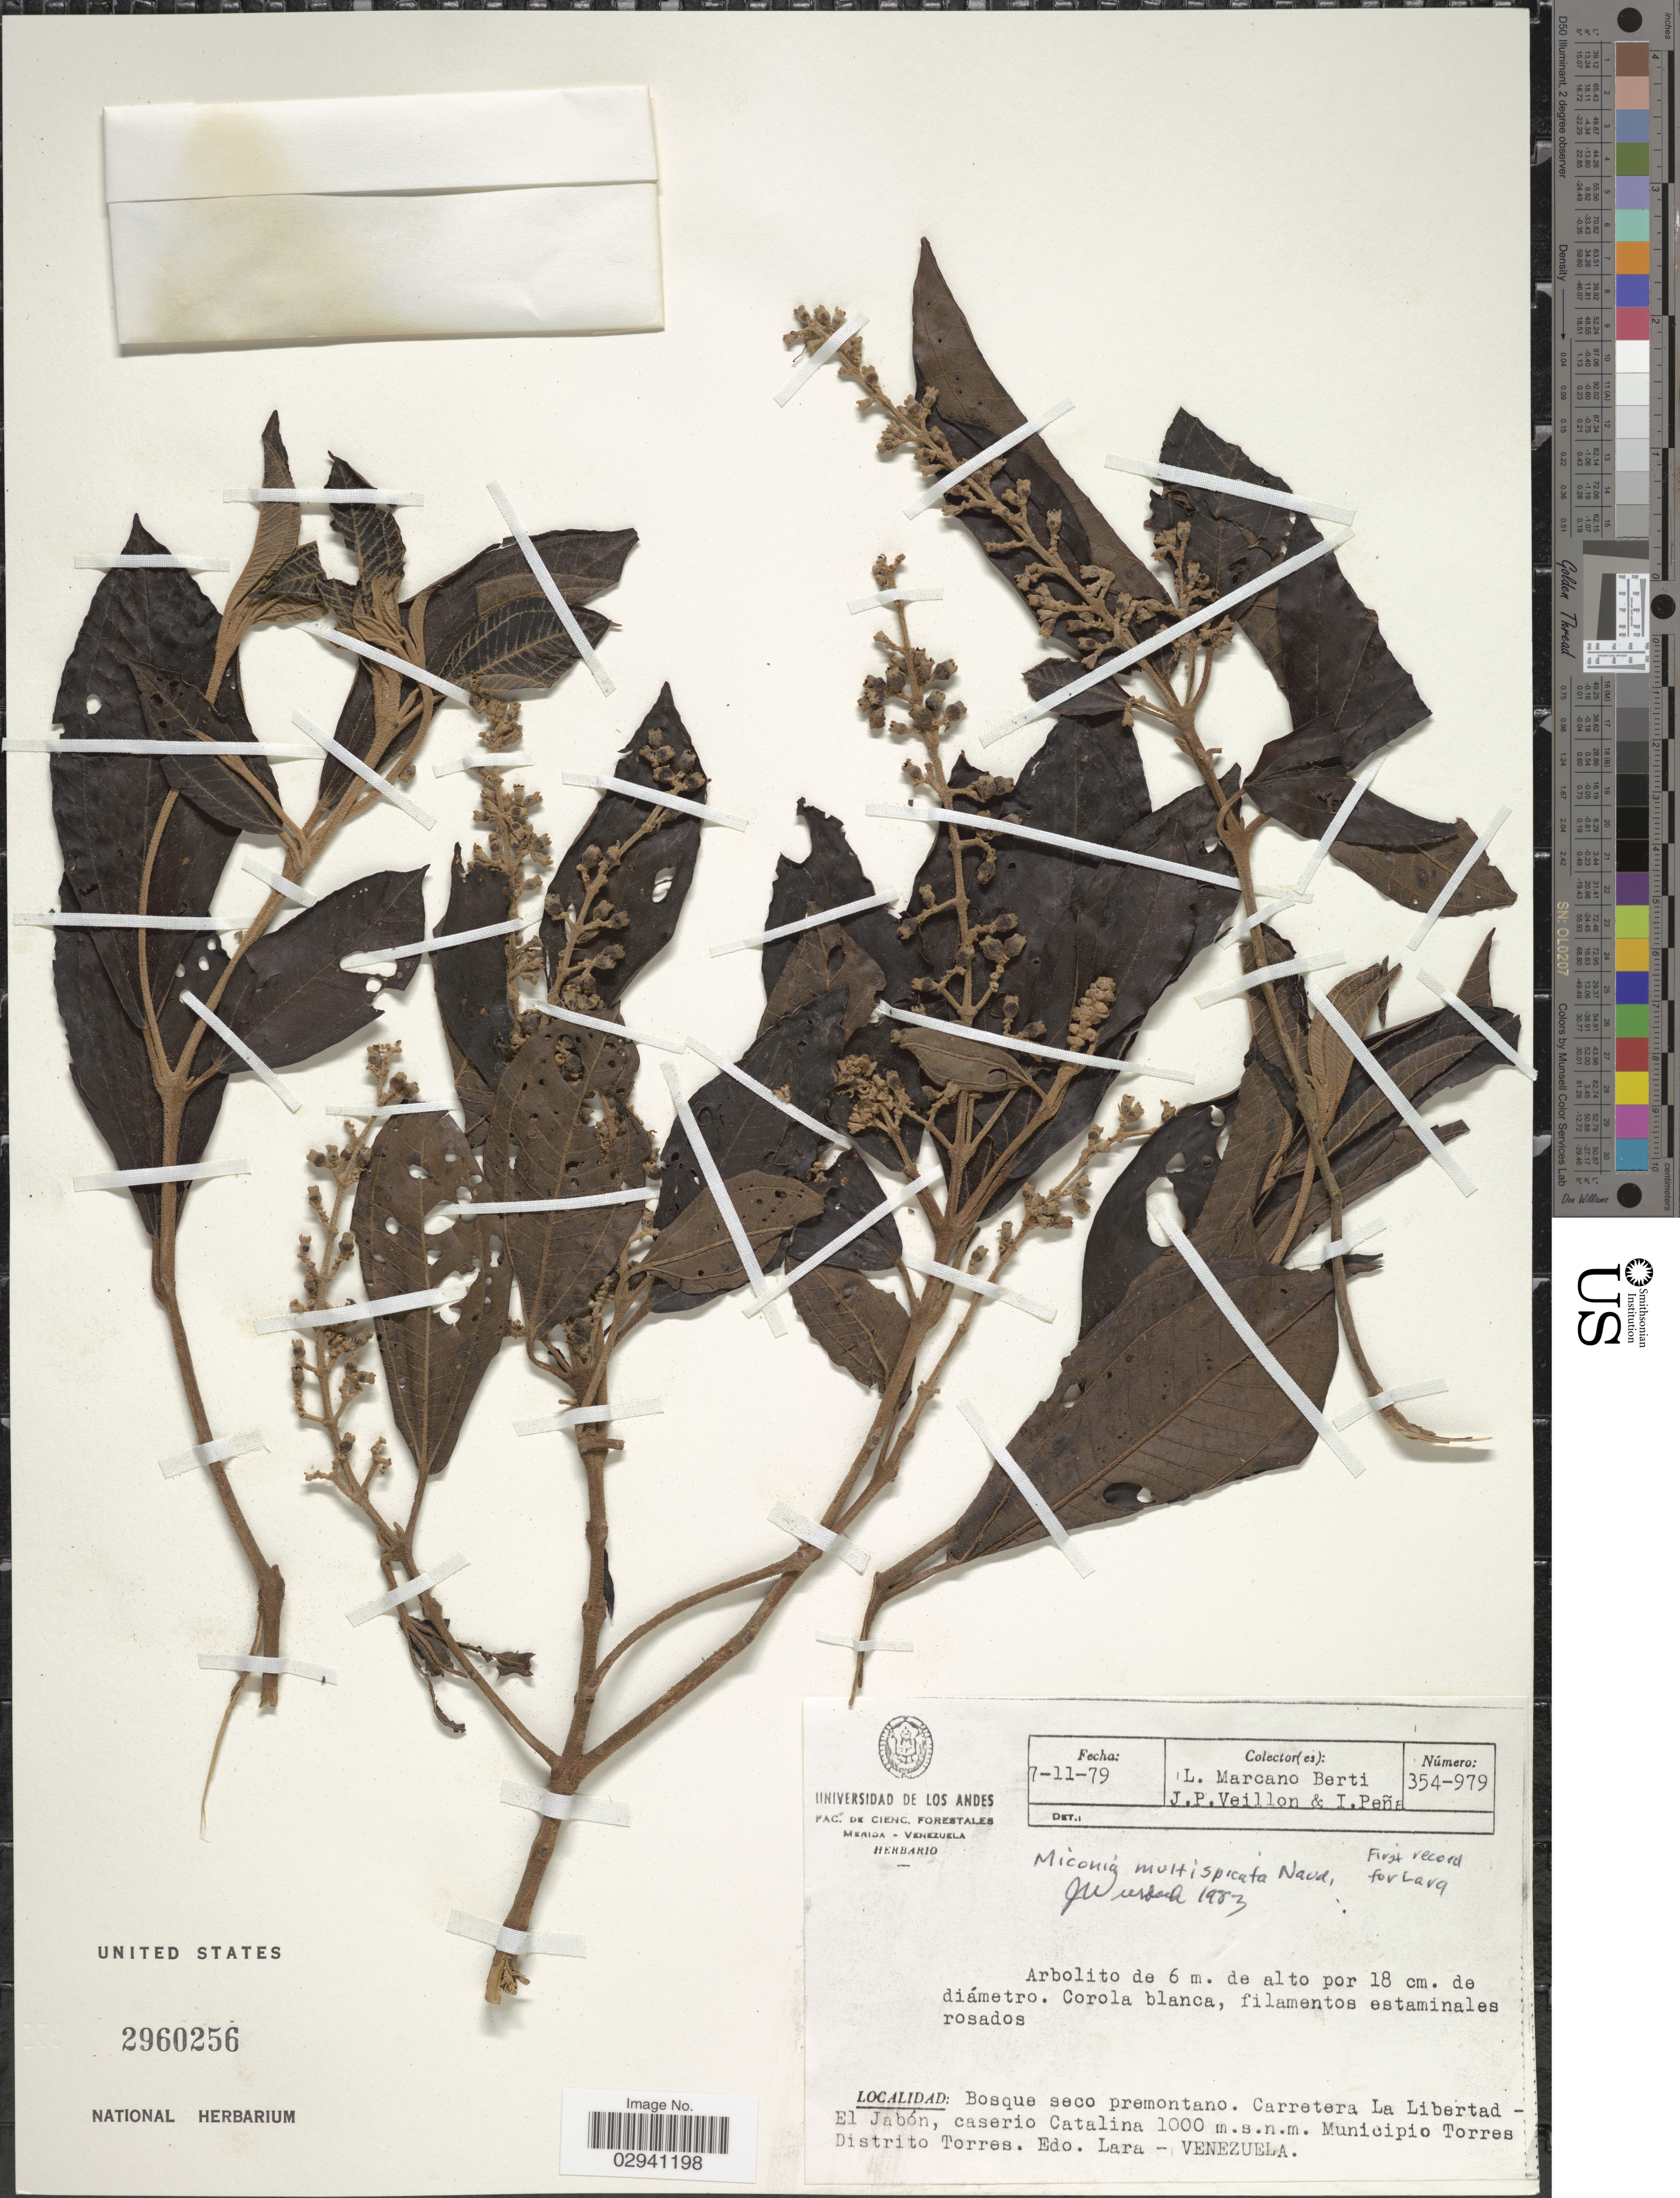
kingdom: Plantae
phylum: Tracheophyta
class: Magnoliopsida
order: Myrtales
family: Melastomataceae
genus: Miconia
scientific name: Miconia multispicata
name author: Naudin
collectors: L. Marcano-Berti, J. Veillon & I. Pena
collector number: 354-979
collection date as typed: Transcribed d/m/y: 7/11/79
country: Venezuela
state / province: Lara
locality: Carretera La Libertad - El Jabón, caserio Catalina. Municipio Torres Distrito Torres. Edo. Lara.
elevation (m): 1000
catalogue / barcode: US 2960256